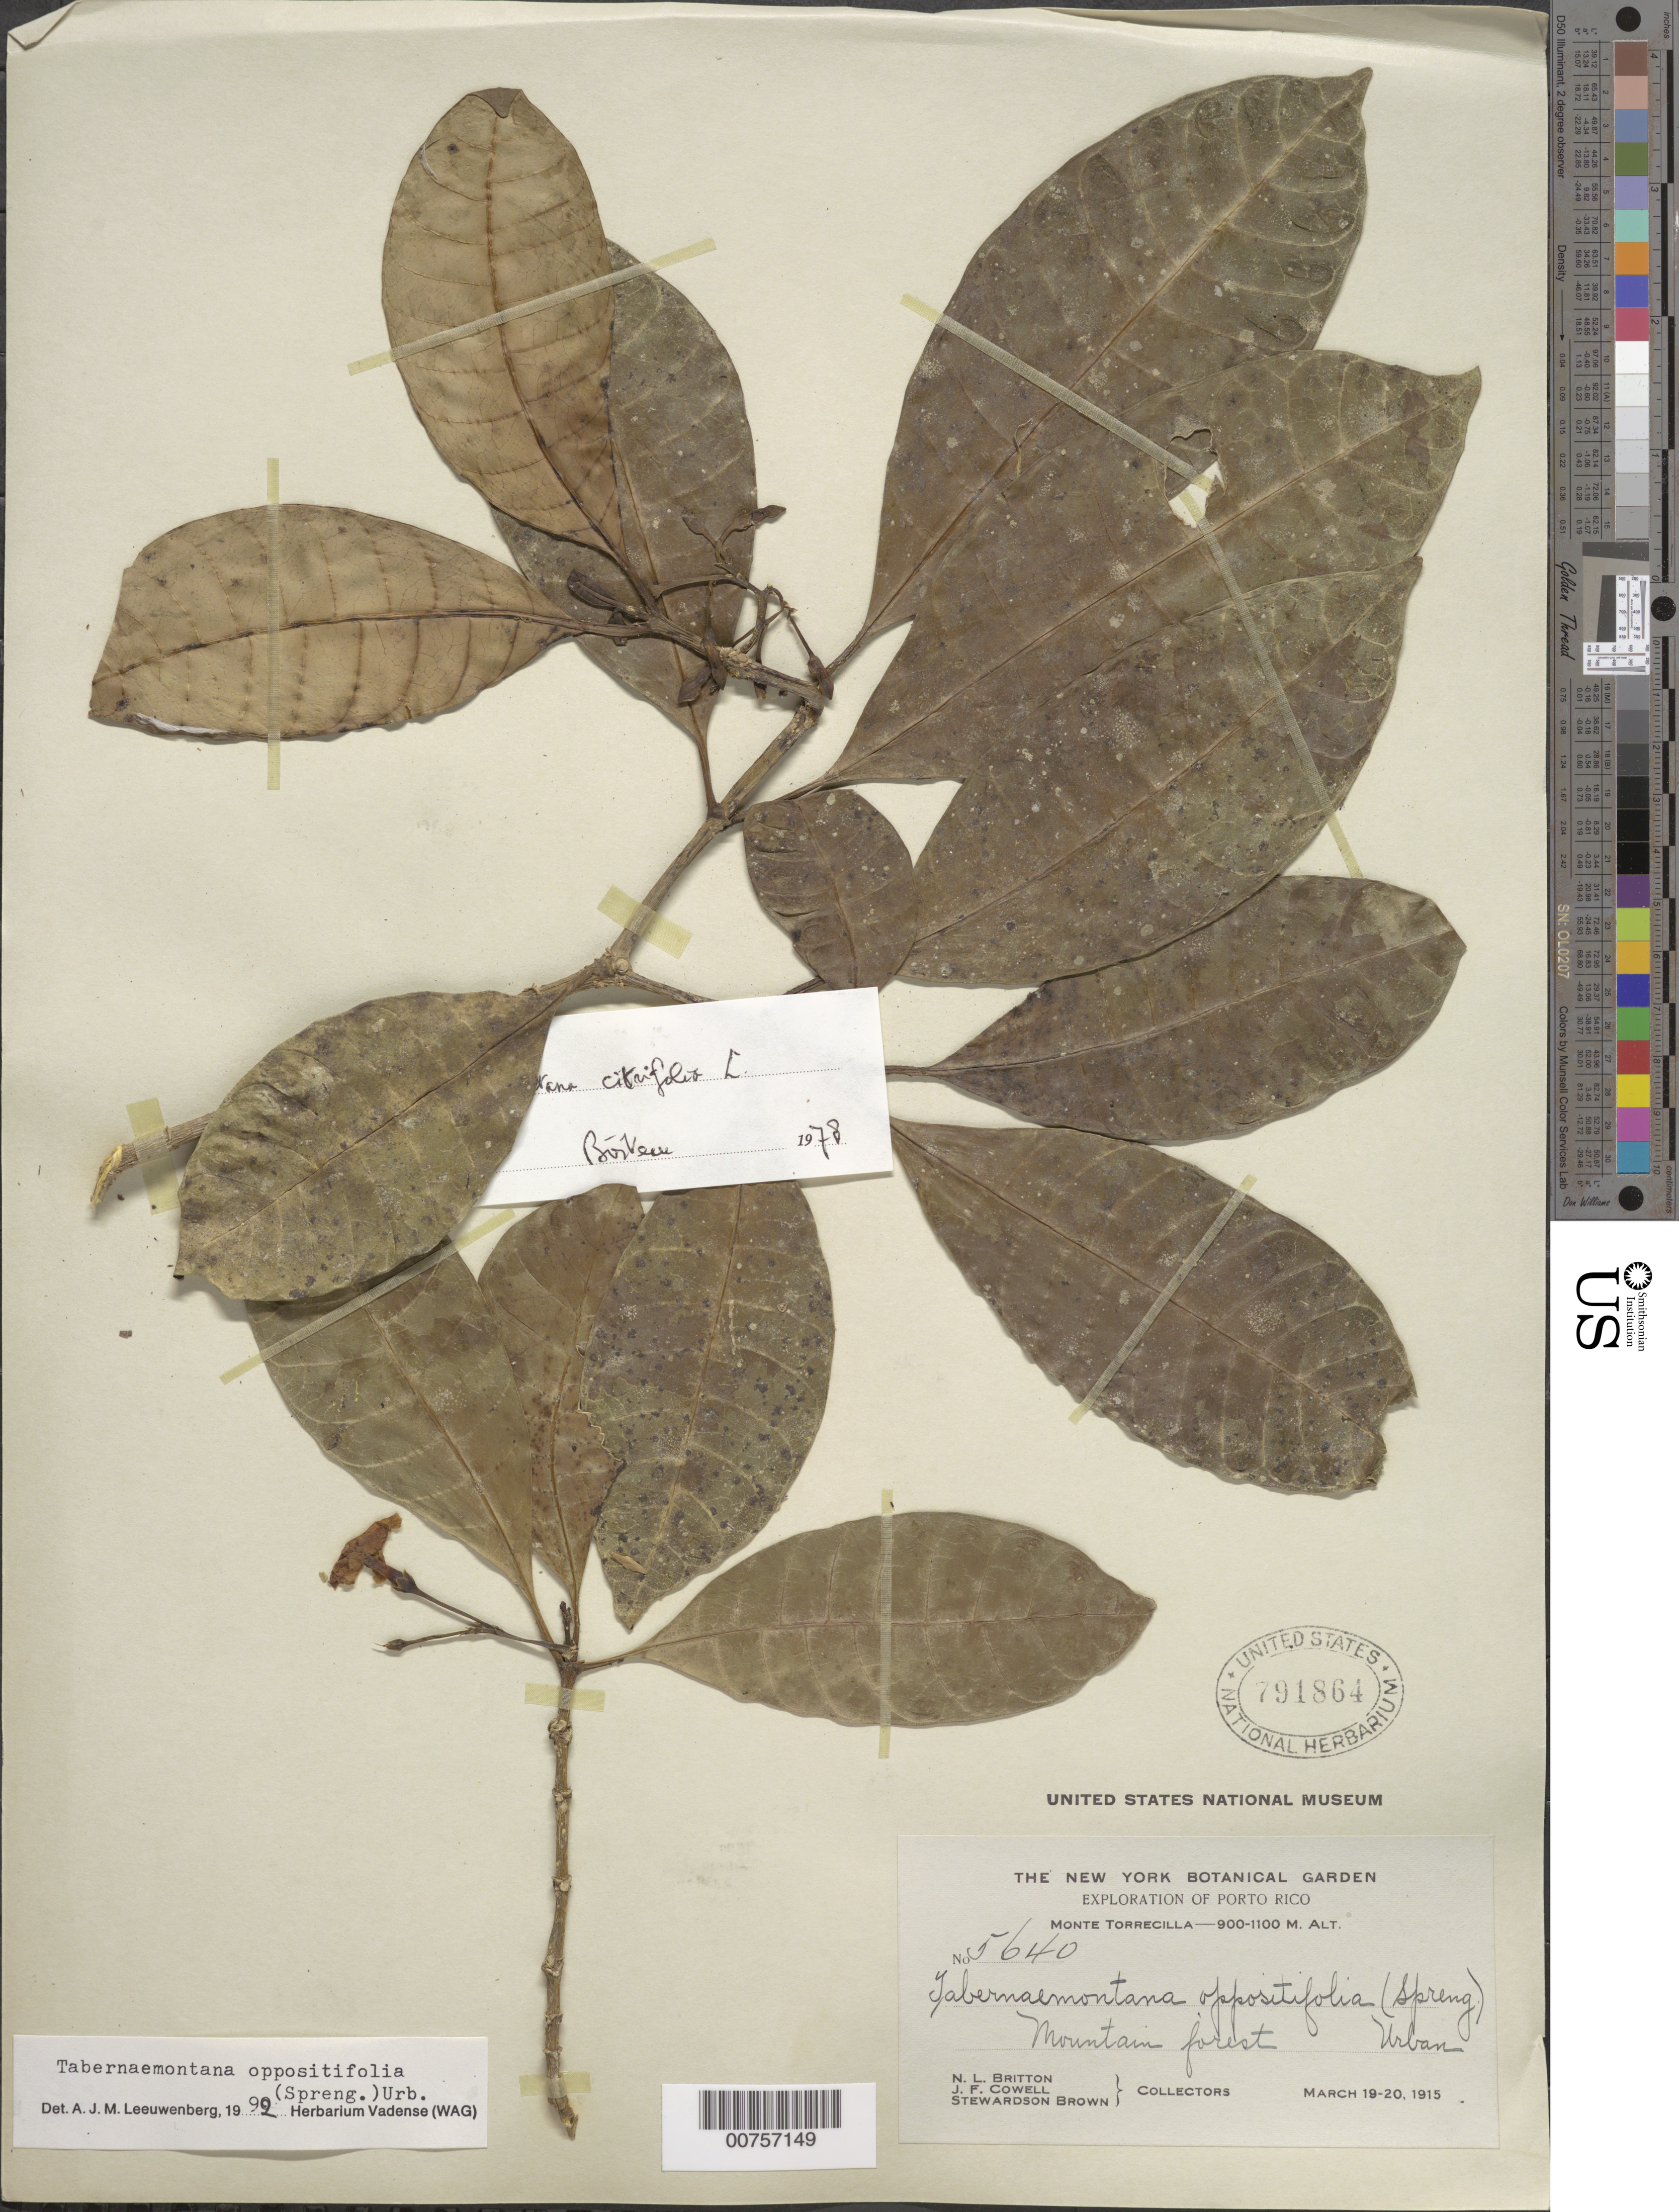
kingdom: Plantae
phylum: Tracheophyta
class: Magnoliopsida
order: Gentianales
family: Apocynaceae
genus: Tabernaemontana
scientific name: Tabernaemontana oppositifolia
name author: (Spreng.) Urb.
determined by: Leeuwenberg, A. J. M.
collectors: N. Britton, J. F. Cowell & S. Brown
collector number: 5640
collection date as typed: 19 Mar 1915 to 20 Mar 1915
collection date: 1915-03-19/1915-03-20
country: Puerto Rico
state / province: Barranquitas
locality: Monte Torrecilla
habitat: Mountain forest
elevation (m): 900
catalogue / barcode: US 791864